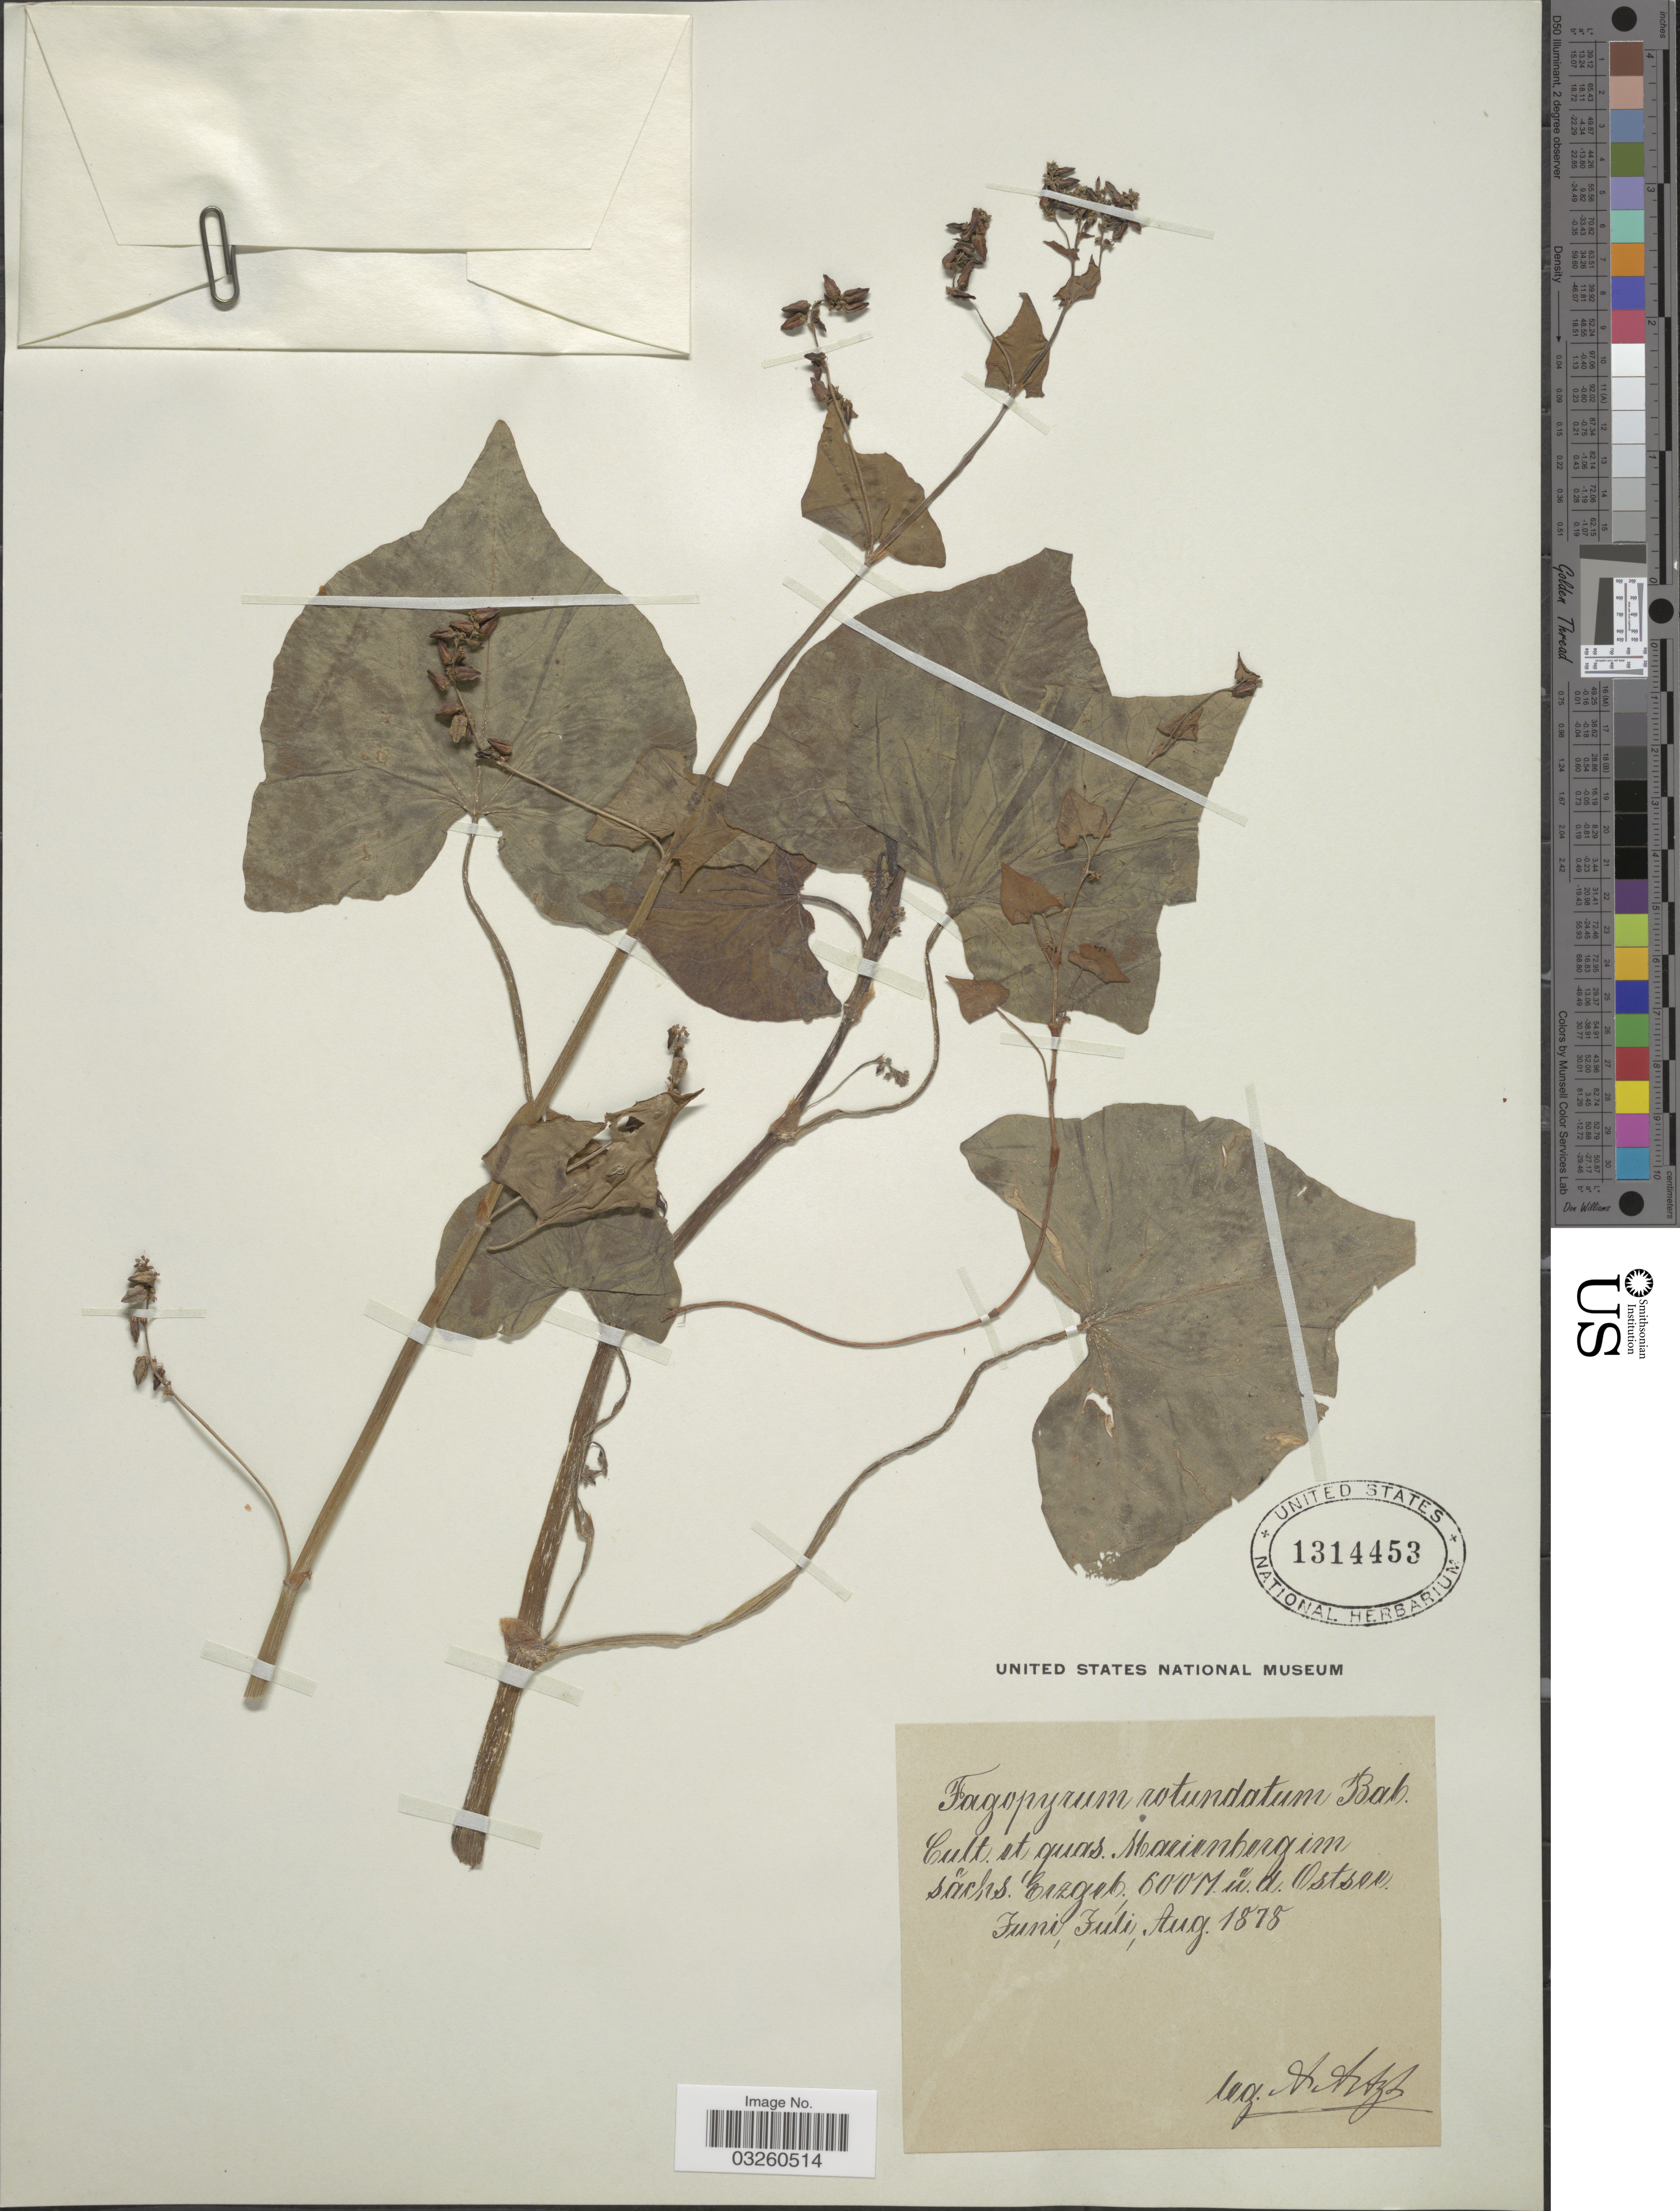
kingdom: Plantae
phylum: Tracheophyta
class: Magnoliopsida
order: Caryophyllales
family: Polygonaceae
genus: Fagopyrum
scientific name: Fagopyrum tataricum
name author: (L.) Gaertn.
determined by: Strong, Mark T., (BOT), Smithsonian Institution - National Museum of Natural History (UNITED STATES)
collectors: A. Artzt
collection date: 1878-06/1878-08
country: Germany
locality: Cult. at guas. Marionberg im sachs. Erzgeb.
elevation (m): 600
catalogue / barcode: US 1314453